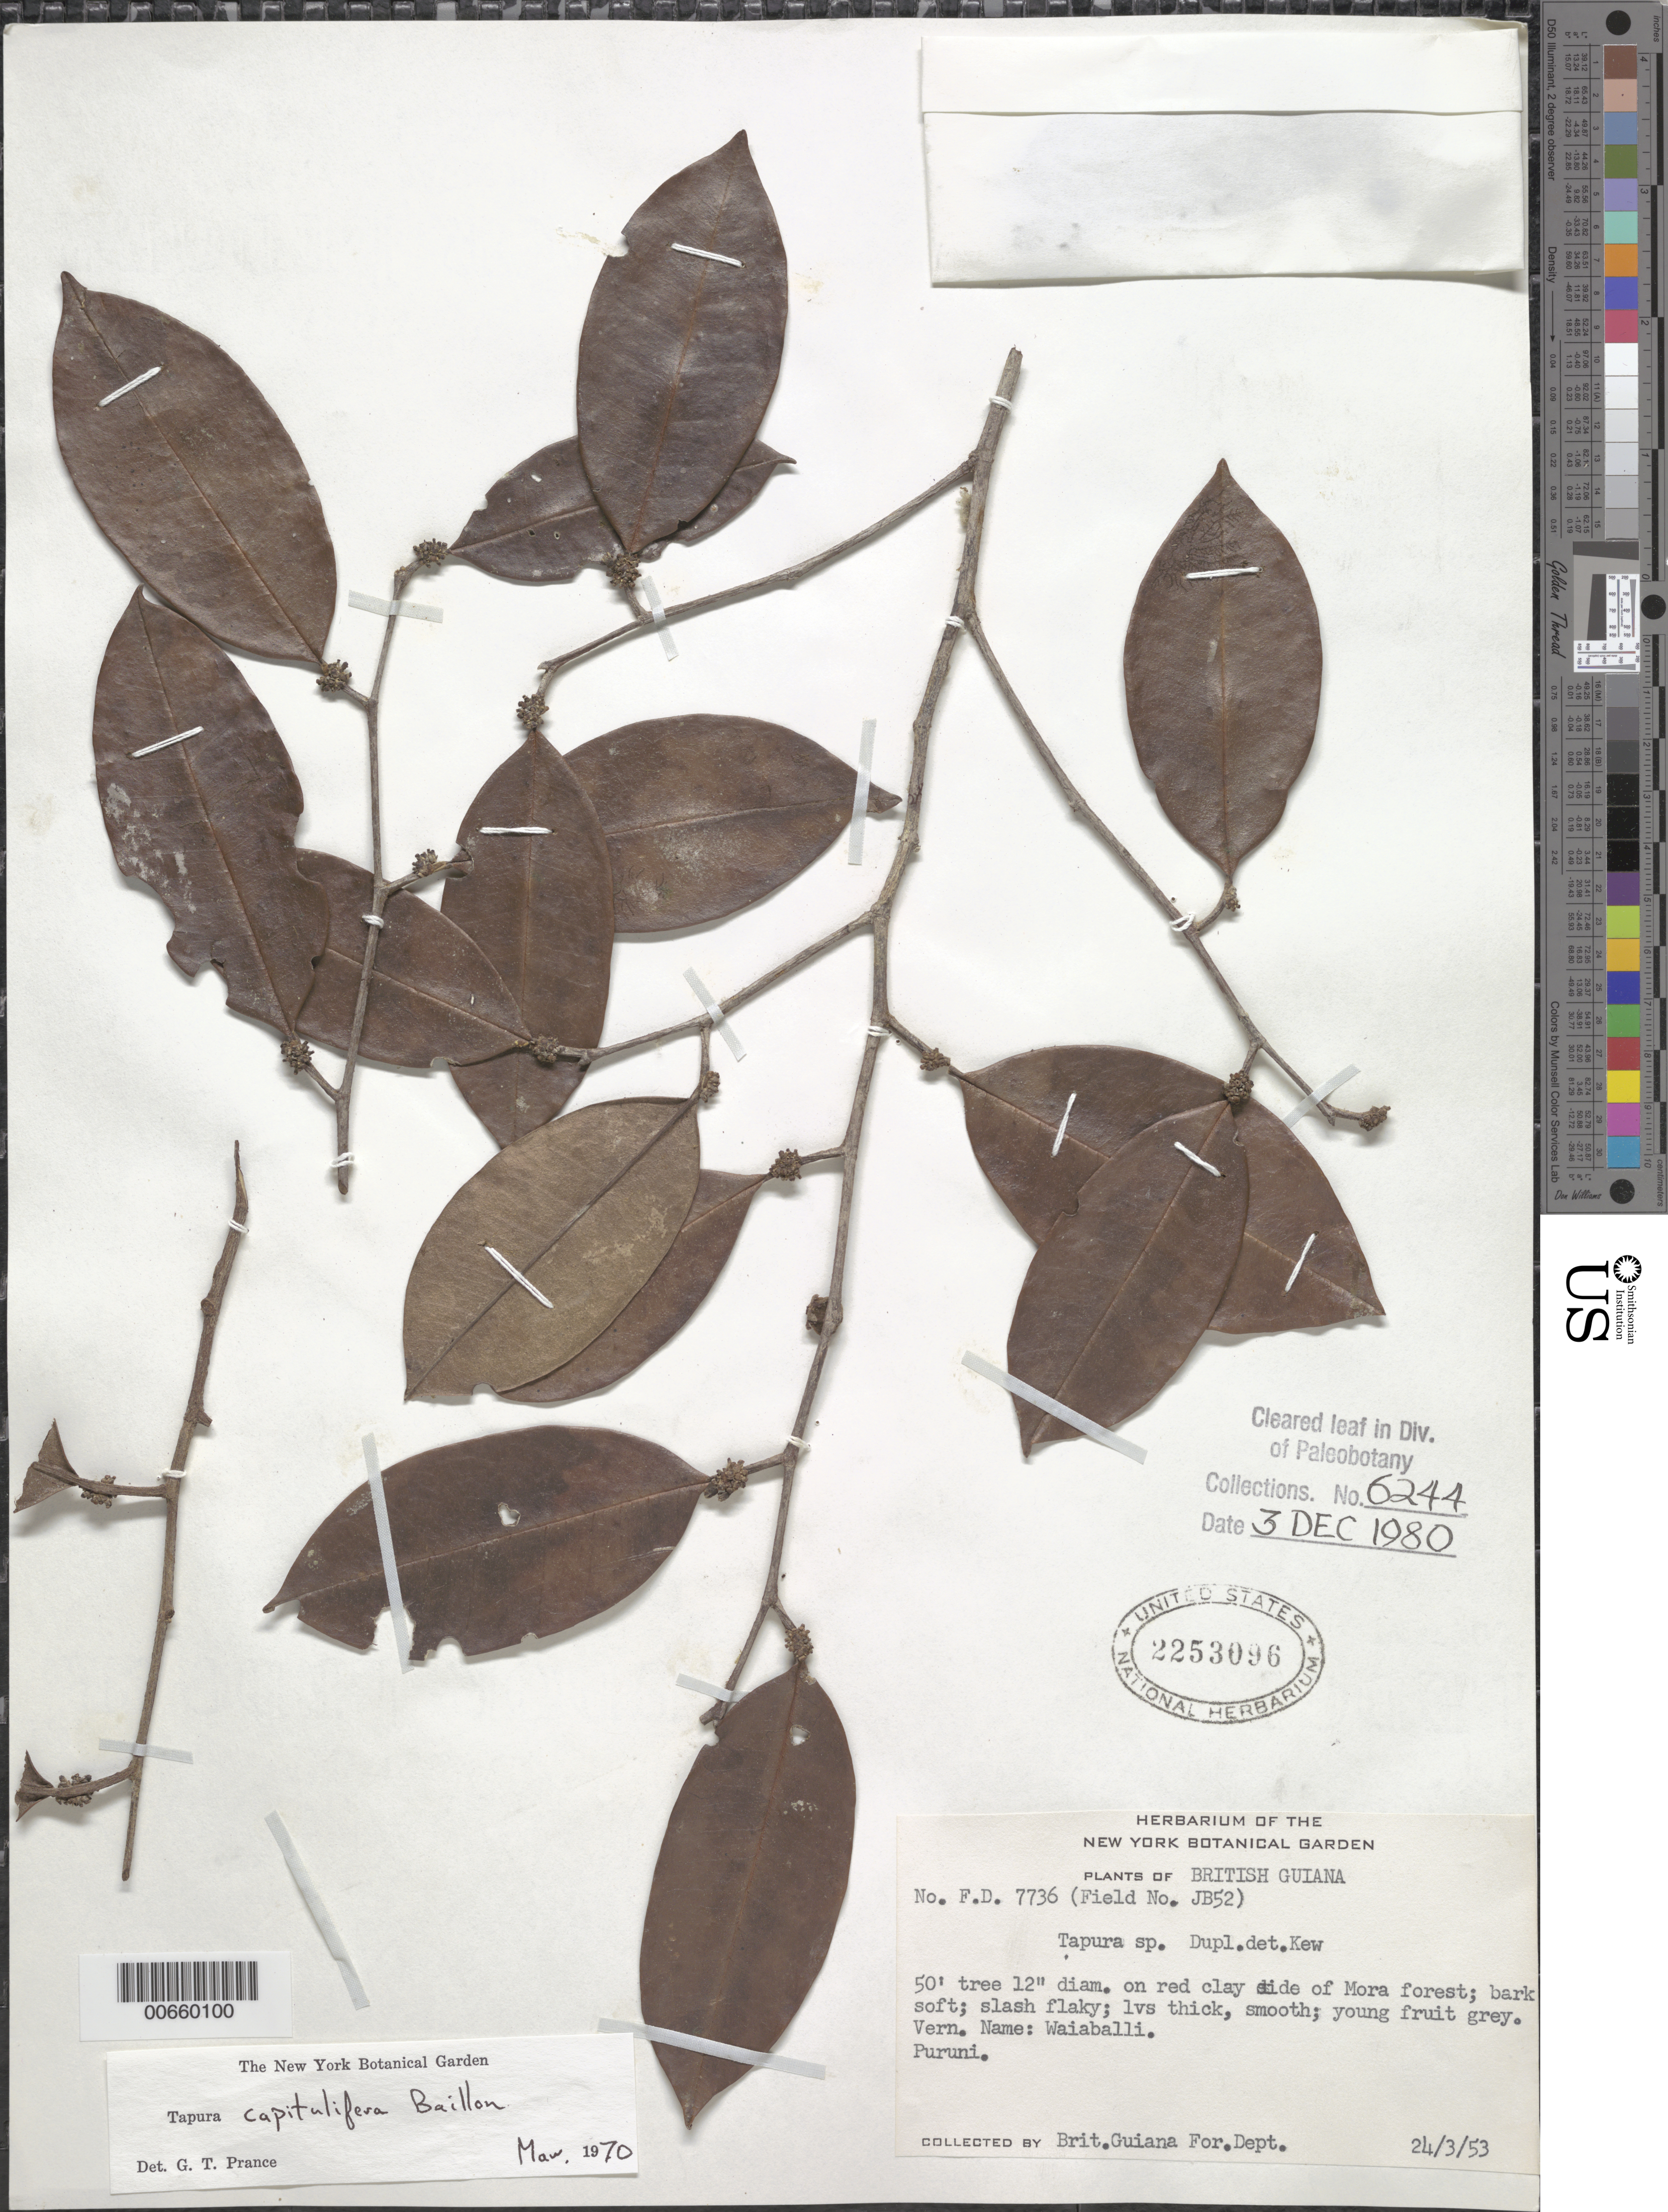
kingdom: Plantae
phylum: Tracheophyta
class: Magnoliopsida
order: Malpighiales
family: Dichapetalaceae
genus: Tapura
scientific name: Tapura capitulifera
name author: Baill.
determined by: Prance, G. T.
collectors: Forest Dept. B. G. & British Guiana Forestry Dept.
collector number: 7736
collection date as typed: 24-Mar-54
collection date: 1954-03-24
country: Guyana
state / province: U. Demerara-Berbice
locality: Puruni R.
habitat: Red clay side of Mora forest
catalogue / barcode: US 2253096